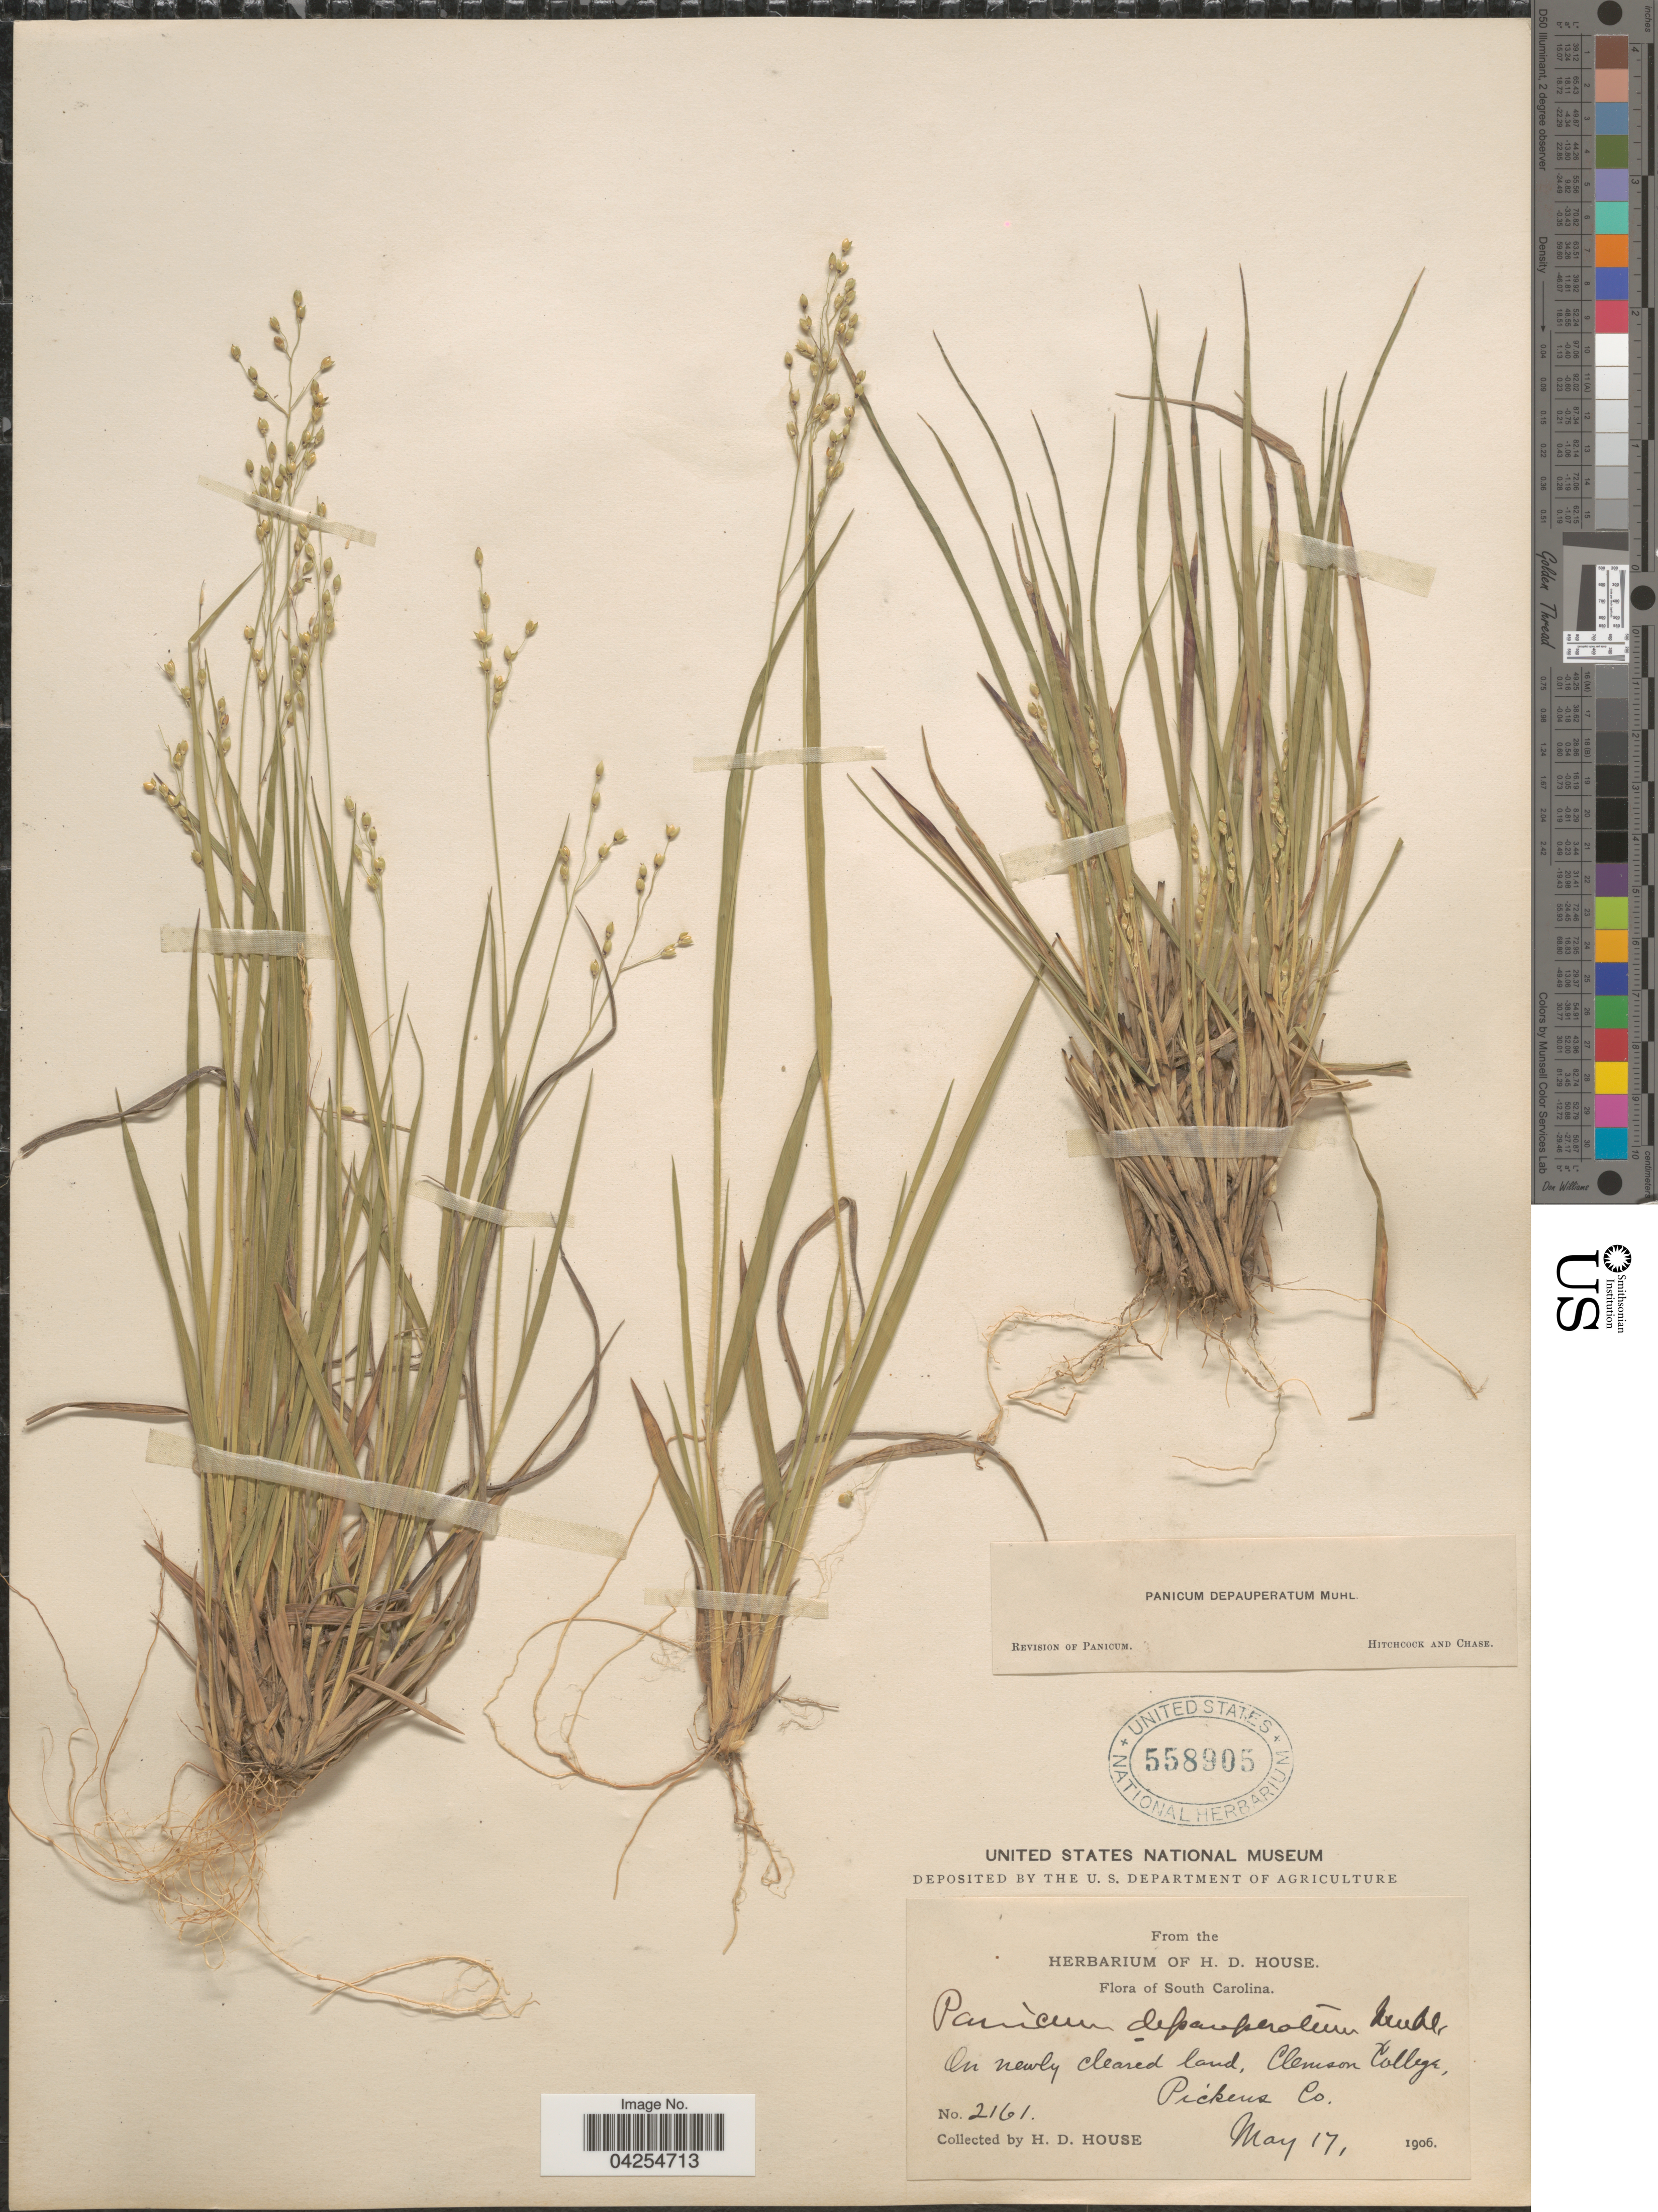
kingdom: Plantae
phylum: Tracheophyta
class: Liliopsida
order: Poales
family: Poaceae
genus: Dichanthelium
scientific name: Dichanthelium depauperatum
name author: (Muhl.) Gould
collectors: H. D. House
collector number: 2161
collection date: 1906-05-17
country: United States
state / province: South Carolina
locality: On newly cleared land, Clemson College, Pickens Co.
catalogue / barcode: US 558905